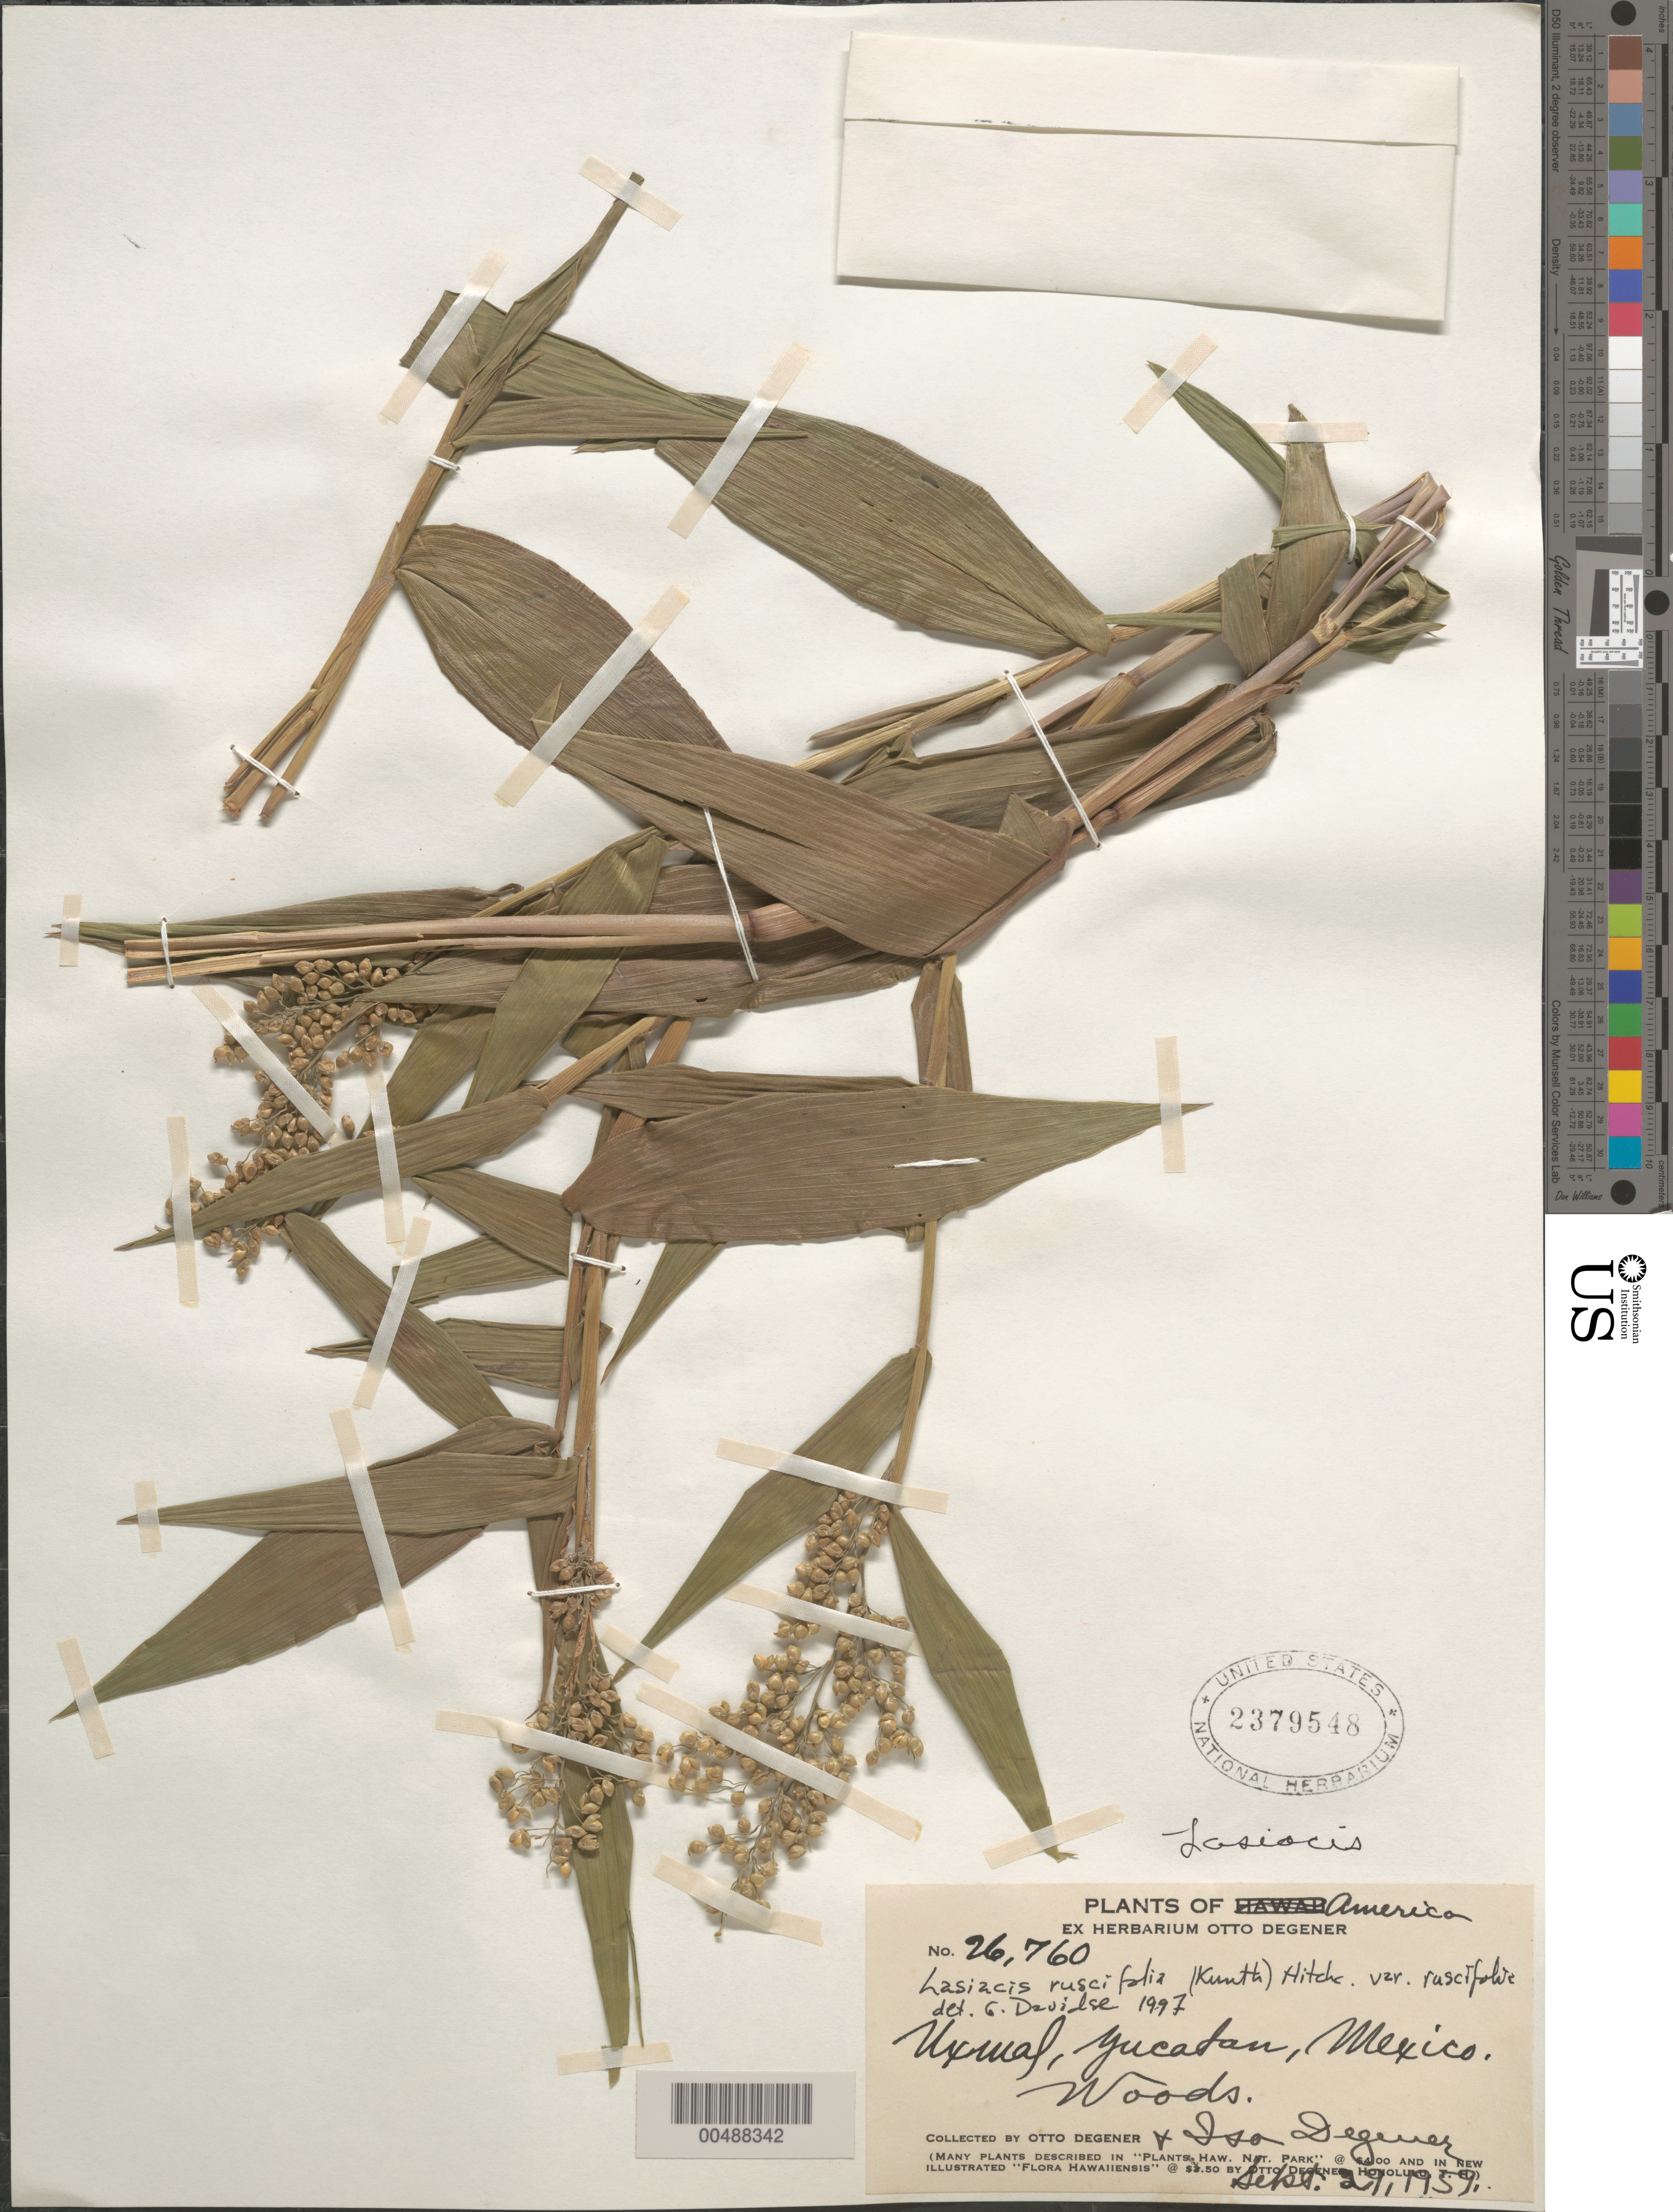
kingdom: Plantae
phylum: Tracheophyta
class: Liliopsida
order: Poales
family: Poaceae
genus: Lasiacis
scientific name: Lasiacis ruscifolia var. ruscifolia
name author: (Kunth) Hitchc.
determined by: Davidse, Gerrit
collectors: O. Degener & I. Degener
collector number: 26760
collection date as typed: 21 Sep 1959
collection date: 1959-09-21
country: Mexico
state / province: Yucatan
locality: Uxmal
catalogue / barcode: US 2379548